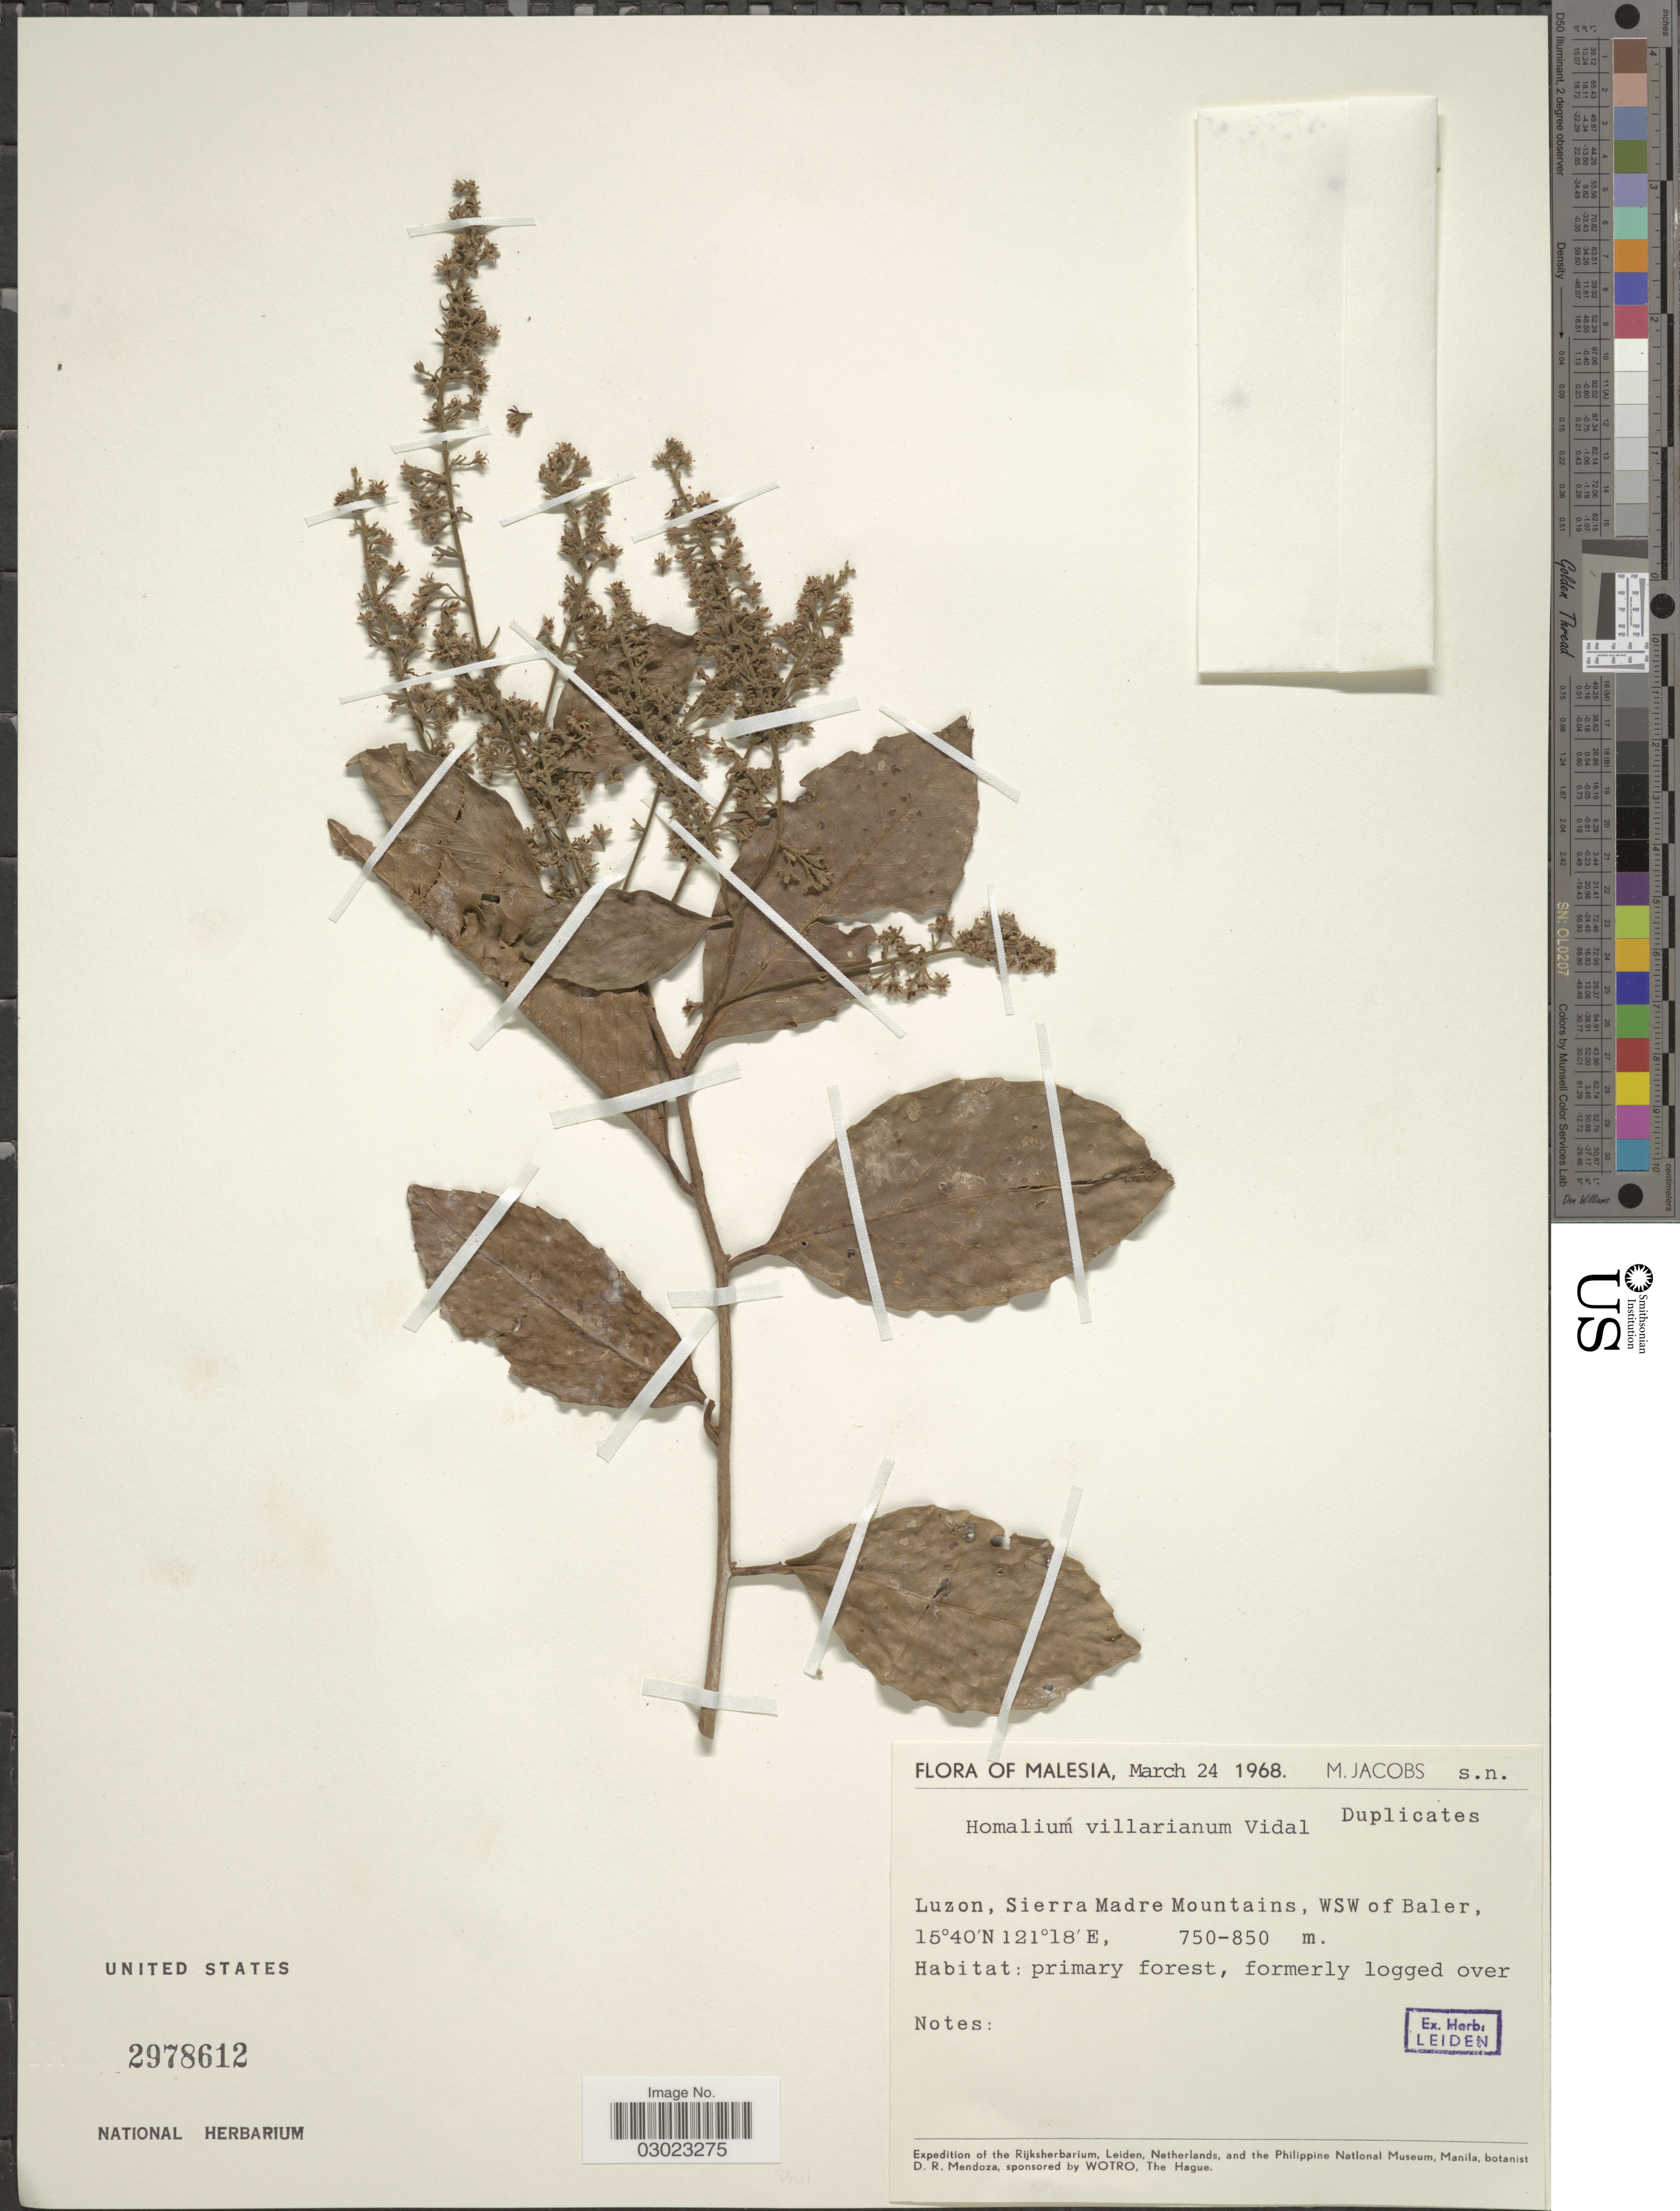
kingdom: Plantae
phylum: Tracheophyta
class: Magnoliopsida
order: Malpighiales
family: Salicaceae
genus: Homalium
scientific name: Homalium villarianum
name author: S. Vidal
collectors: M. Jacobs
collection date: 1968-03-24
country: Philippines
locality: Malesia. Luzon, Sierra Madre Mountains, WSW of Baler.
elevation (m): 750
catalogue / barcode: US 2978612